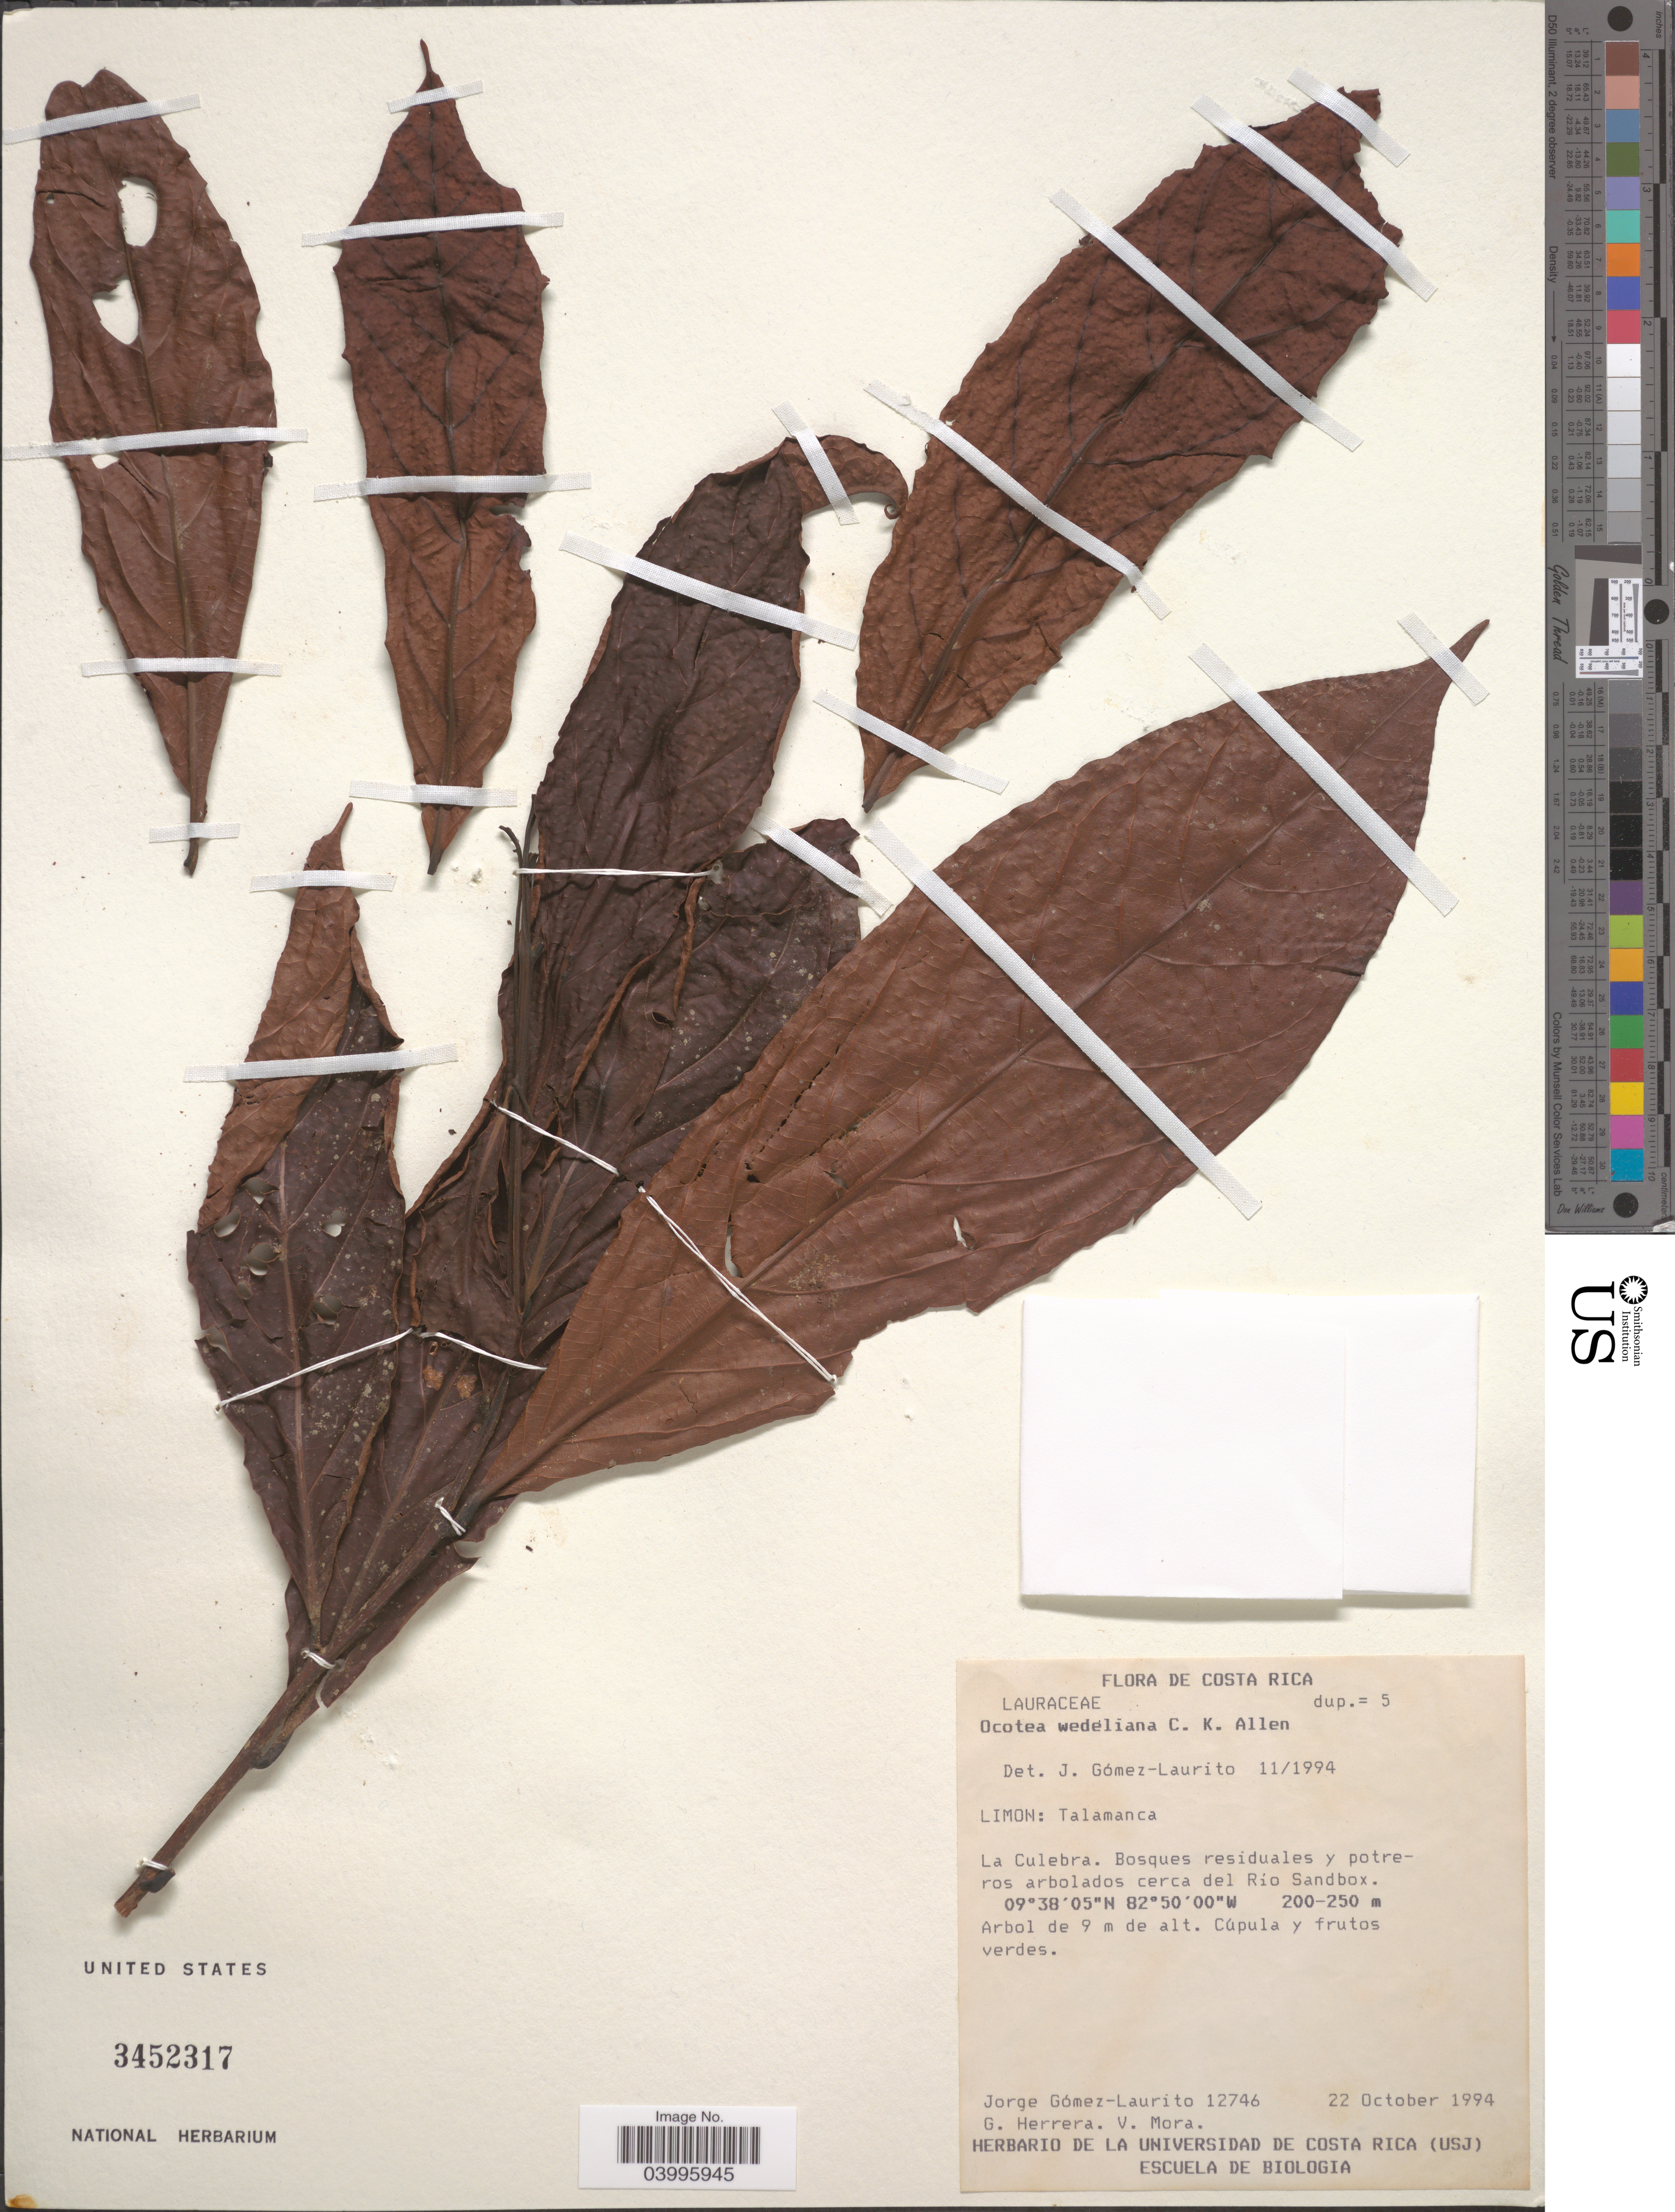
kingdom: Plantae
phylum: Tracheophyta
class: Magnoliopsida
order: Laurales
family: Lauraceae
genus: Ocotea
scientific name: Ocotea wedeliana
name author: C.K. Allen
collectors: J. A. Gómez-Laurito, G. Herrera & V. Mora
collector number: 12746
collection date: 1994-10-22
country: Costa Rica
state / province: Limón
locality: Talamanca. La Culebra. Bosques residuales y potreros arbolados cerca del Río Sandbox.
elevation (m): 200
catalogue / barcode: US 3452317